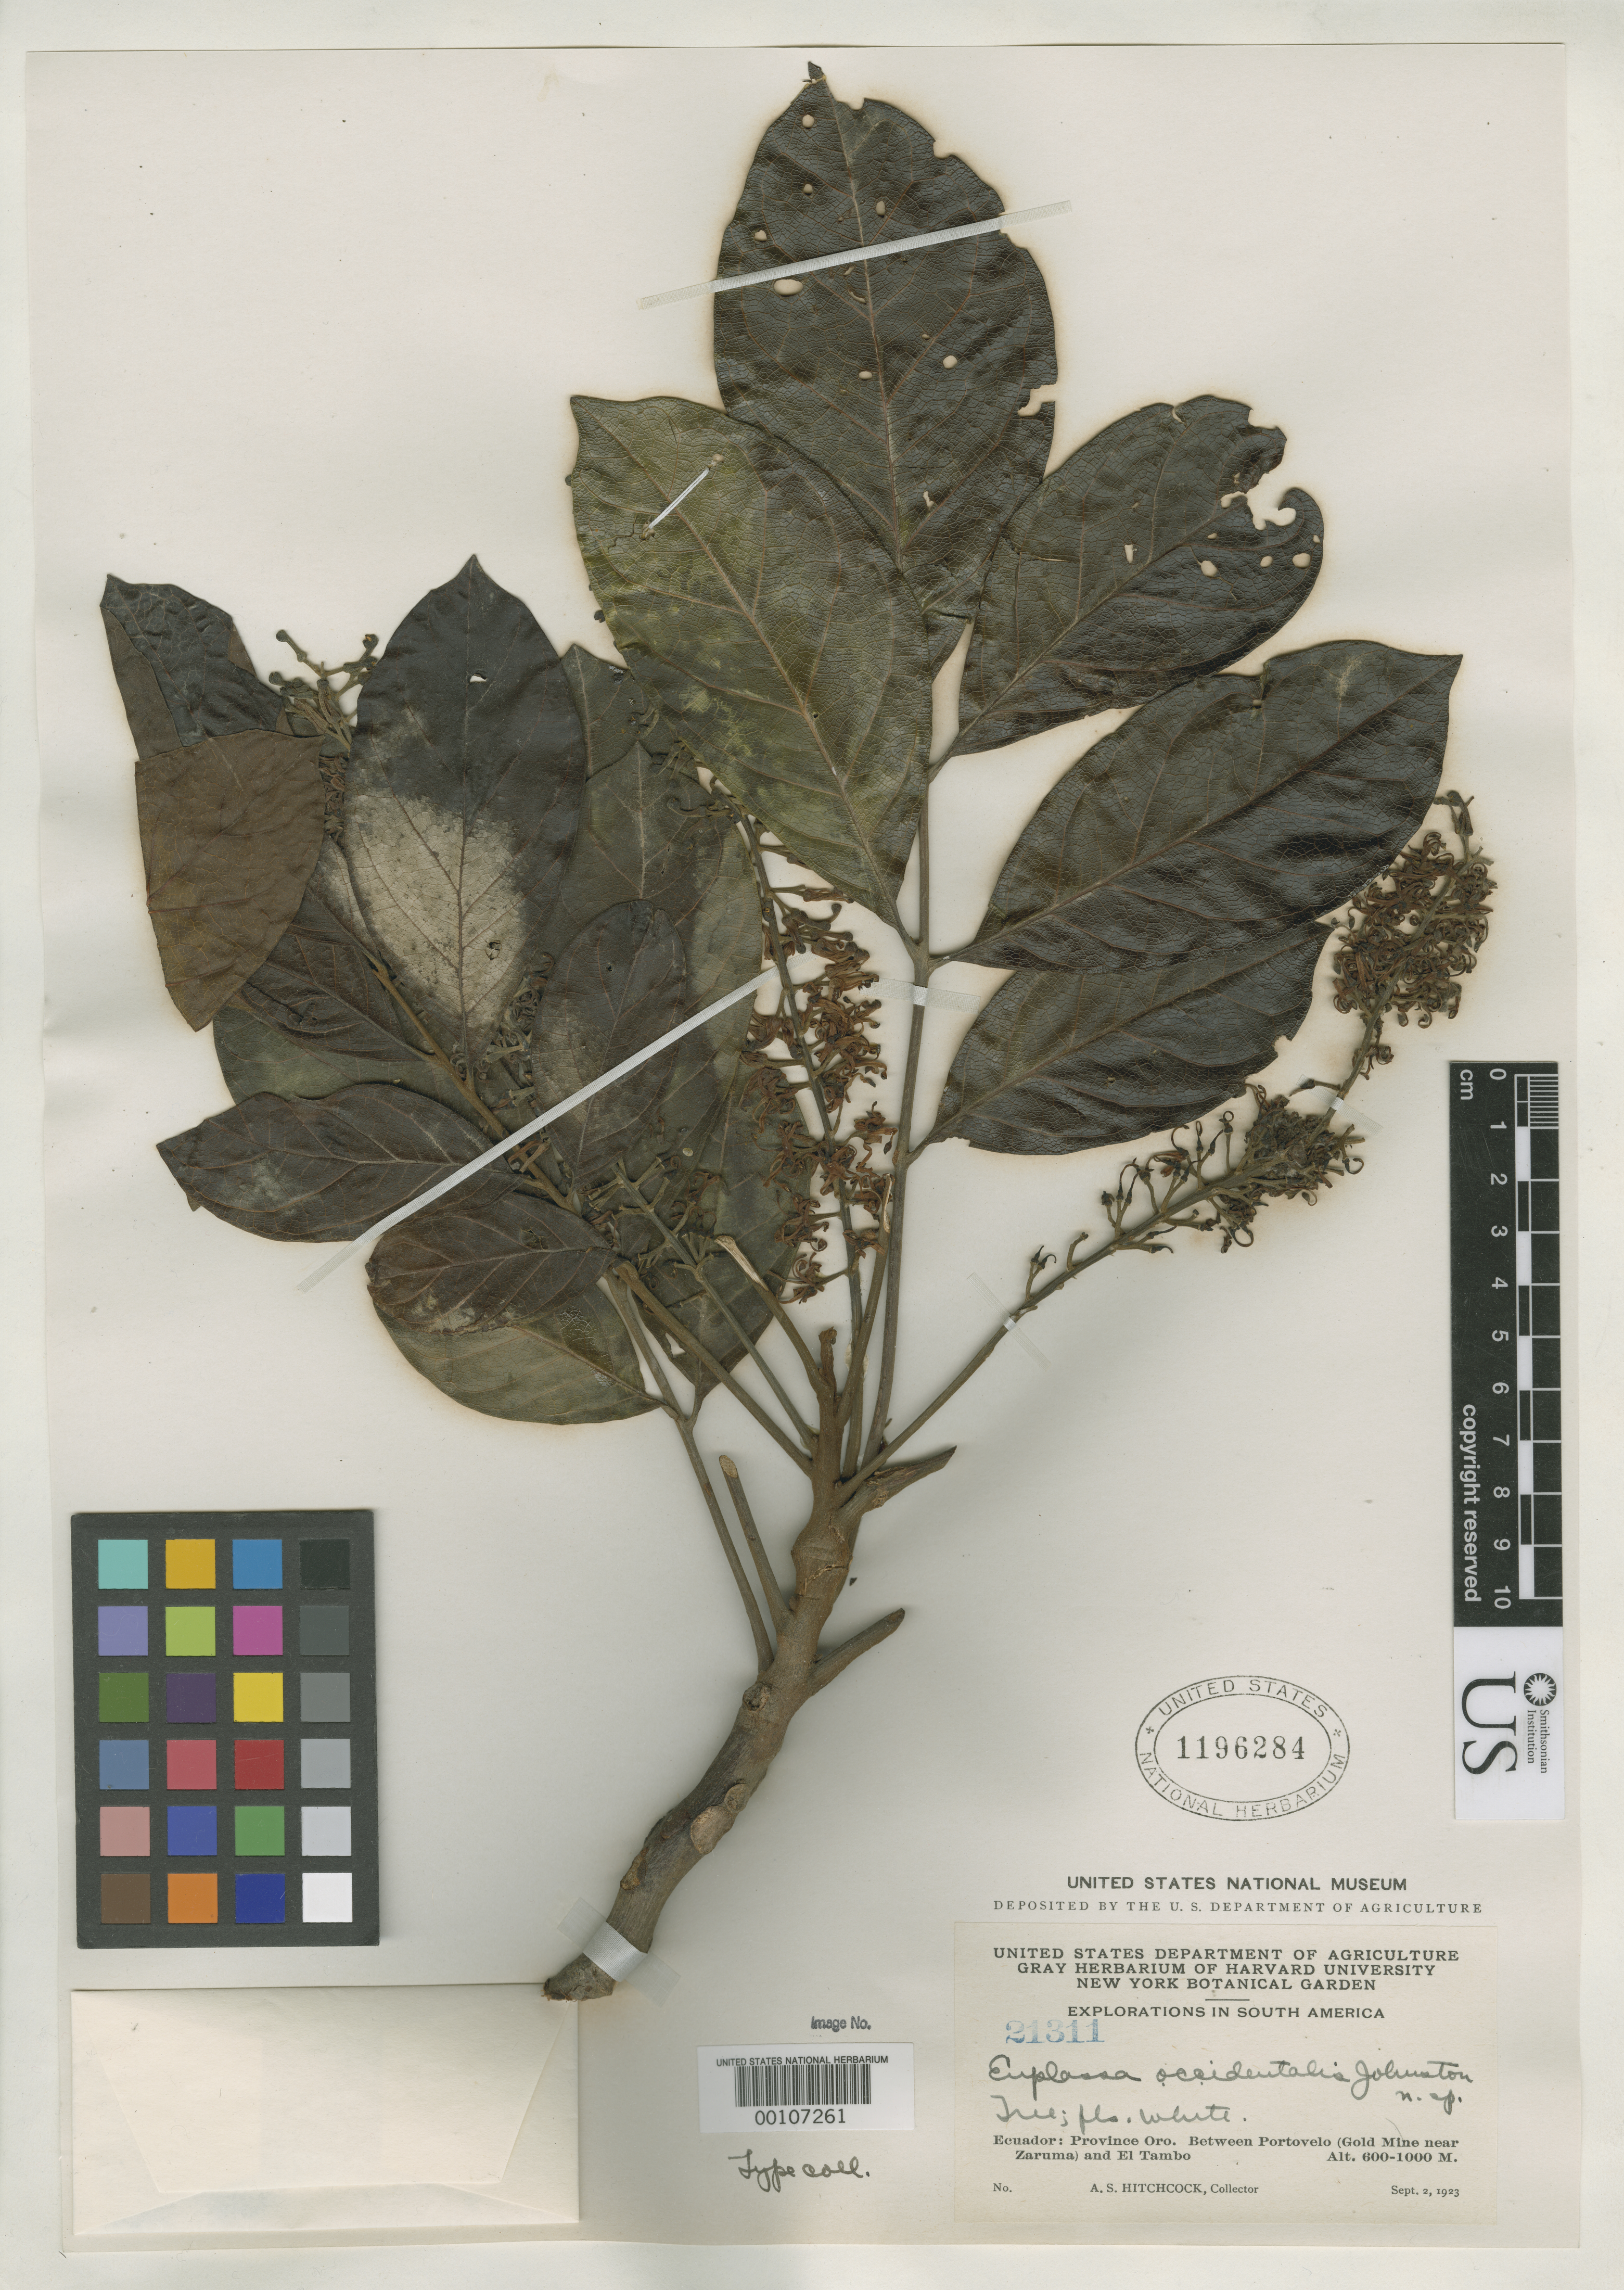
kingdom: Plantae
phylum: Tracheophyta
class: Magnoliopsida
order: Proteales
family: Proteaceae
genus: Euplassa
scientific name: Euplassa occidentalis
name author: I.M. Johnst.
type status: Isotype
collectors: A. S. Hitchcock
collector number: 21311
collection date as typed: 02 Sep 1923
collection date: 1923-09-02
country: Ecuador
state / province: El Oro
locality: Near Zaruma, between Portovelo and El Tambo.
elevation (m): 600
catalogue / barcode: US 1196284